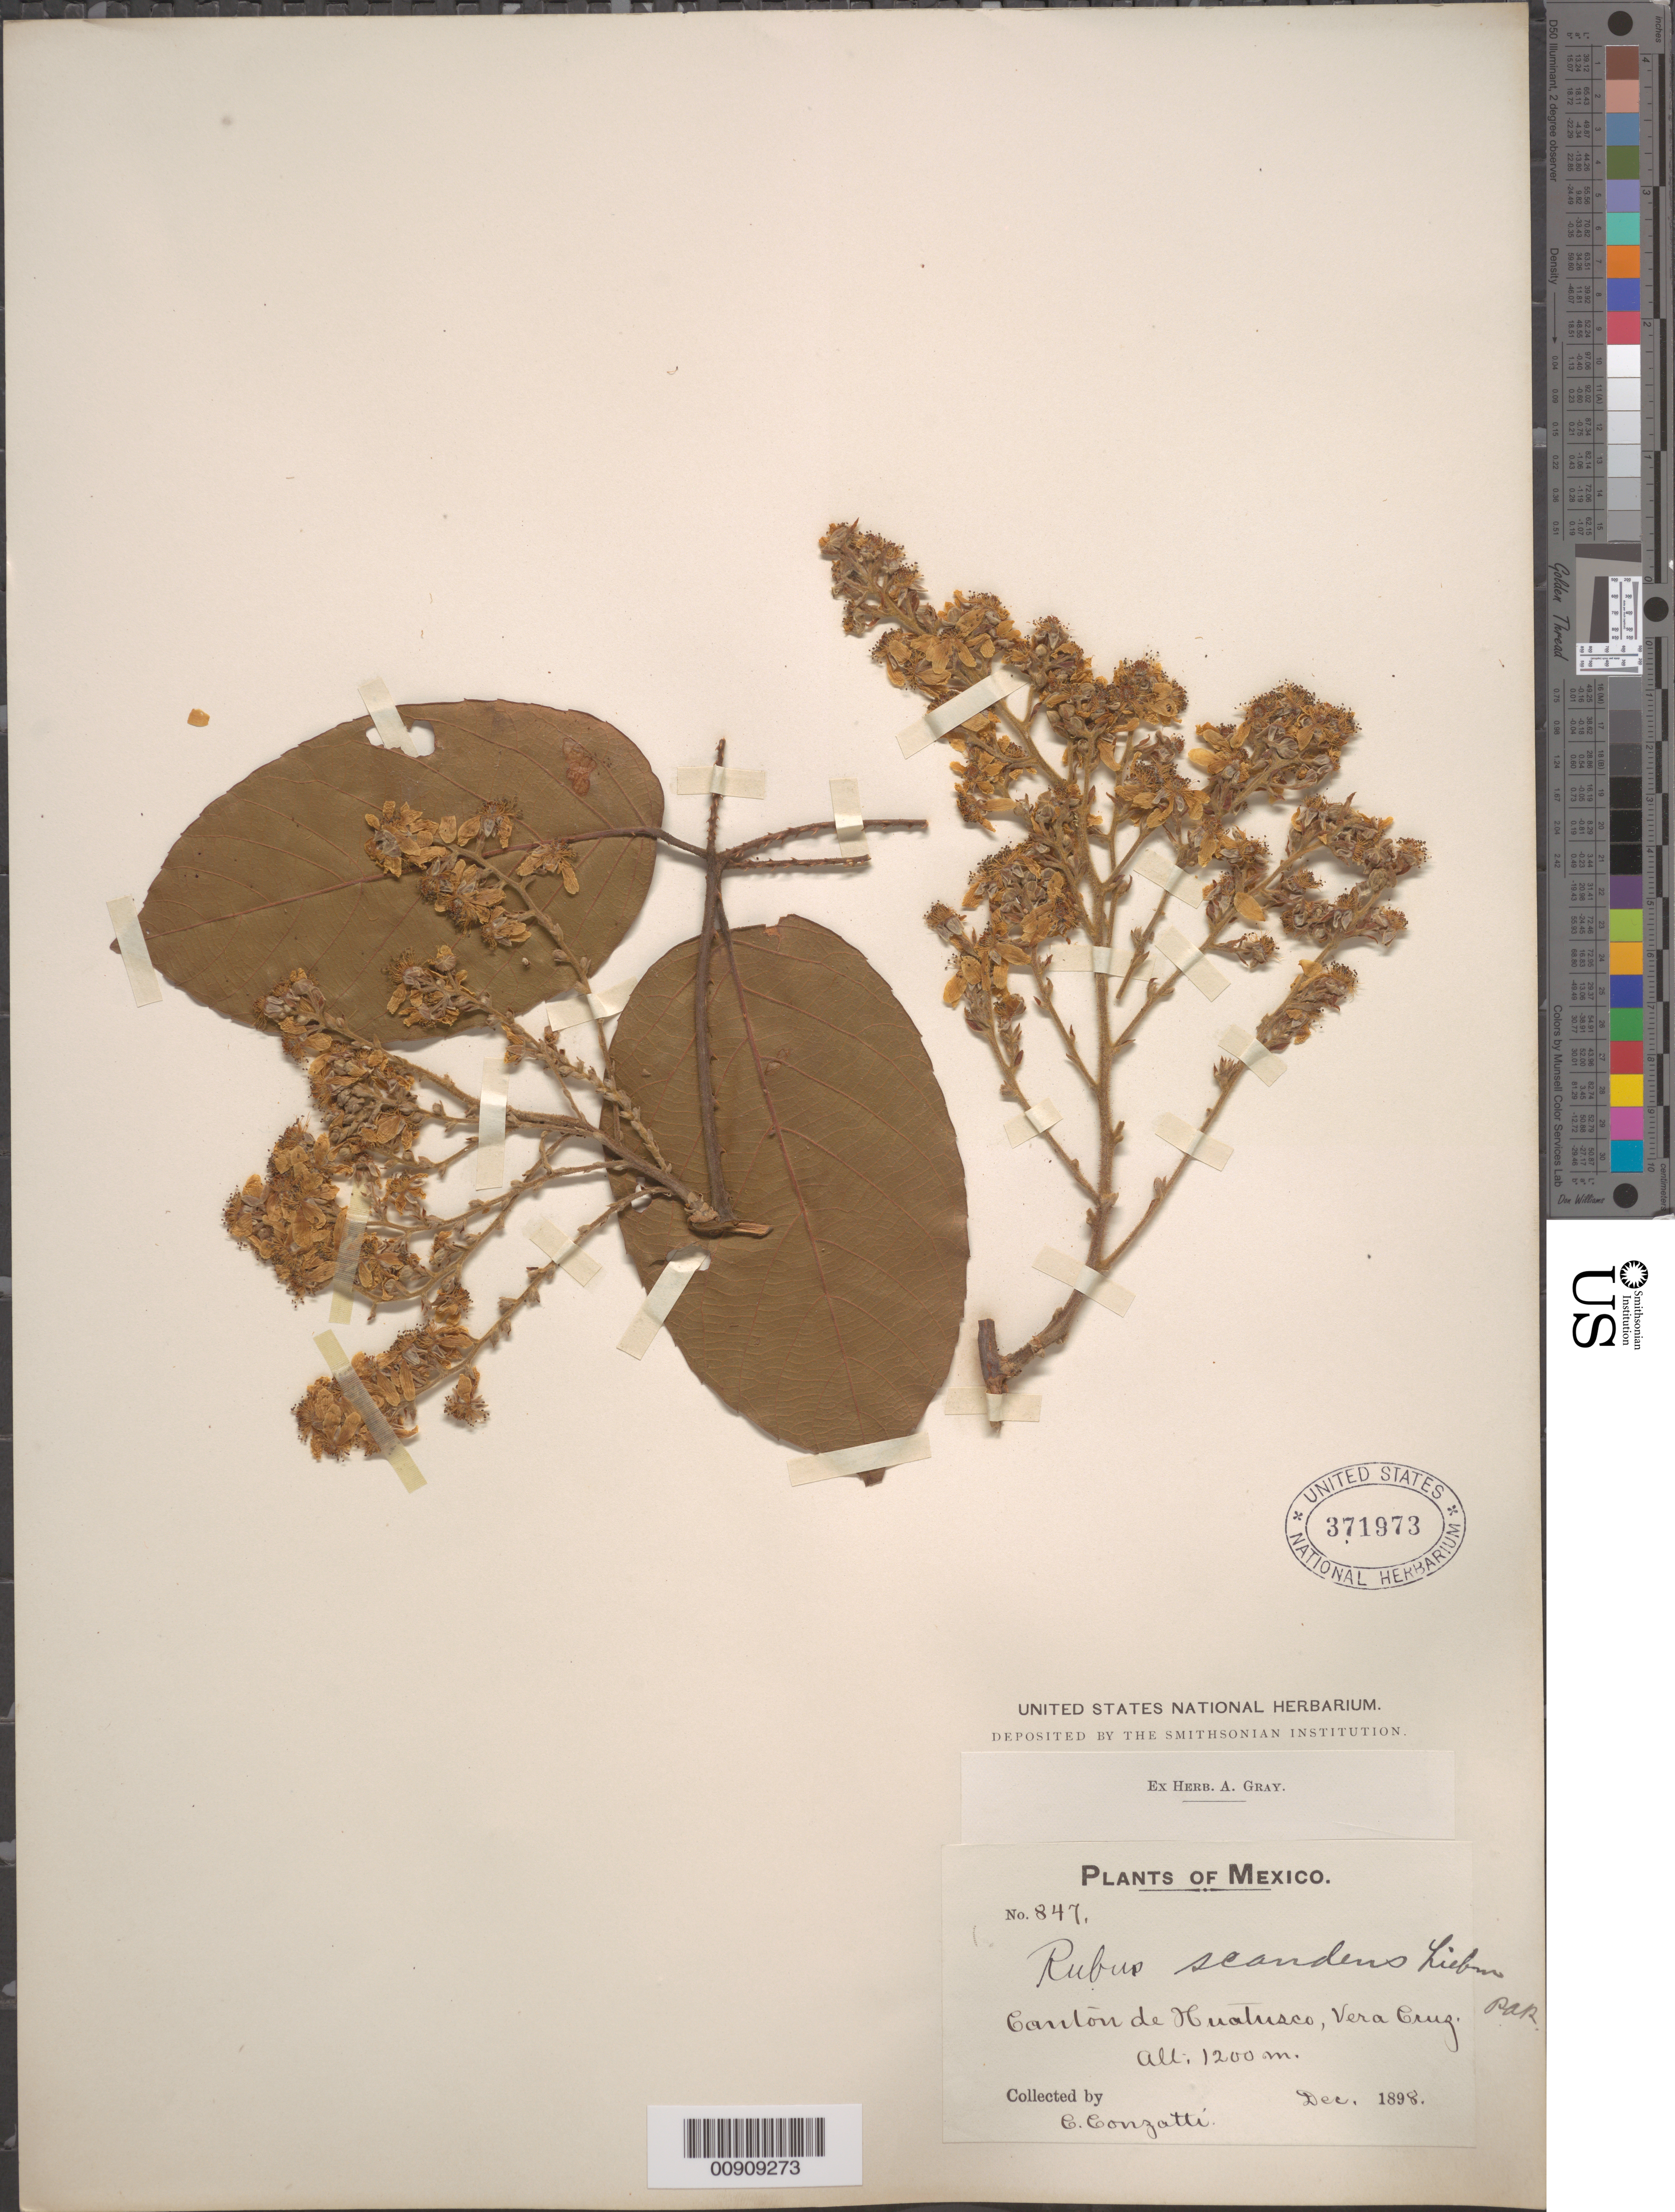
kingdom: Plantae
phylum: Tracheophyta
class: Magnoliopsida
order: Rosales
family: Rosaceae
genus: Rubus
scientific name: Rubus scandens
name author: Liebm.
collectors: C. Conzatti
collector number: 847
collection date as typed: Dec 1898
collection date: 1898-12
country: Mexico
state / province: Veracruz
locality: Canton de Huatusco, Veracruz.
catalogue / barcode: US 371973